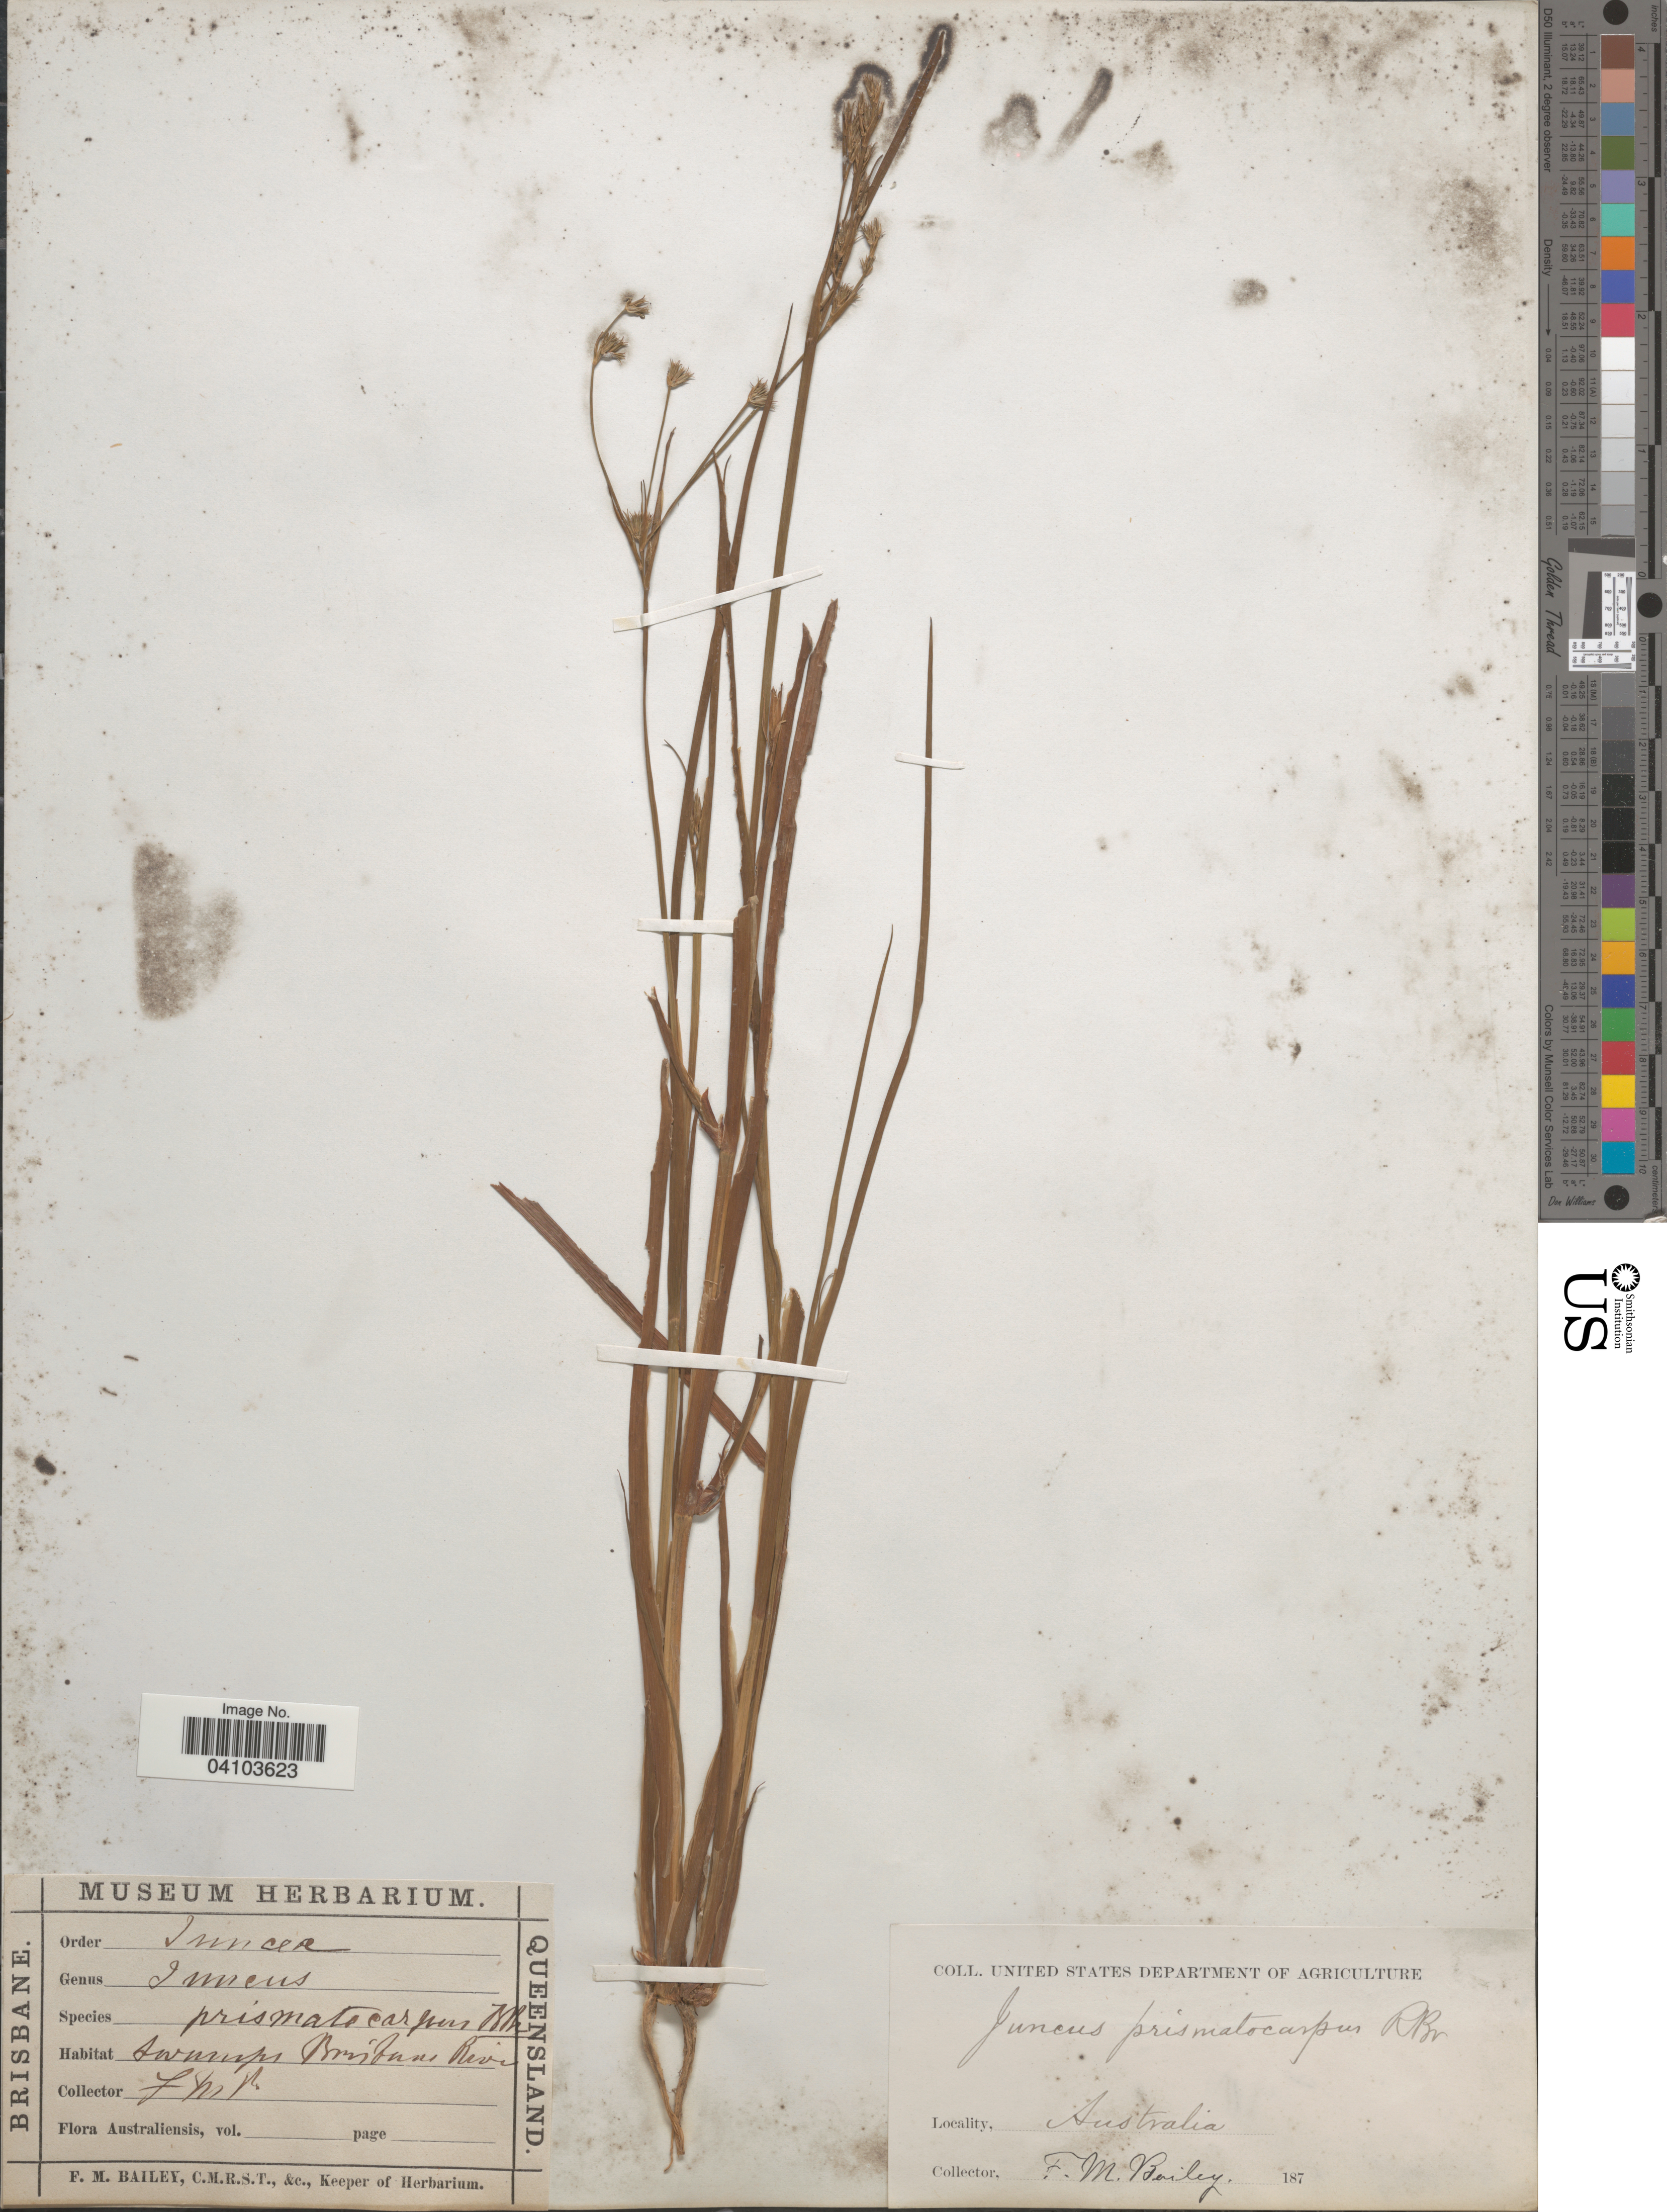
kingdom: Plantae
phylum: Tracheophyta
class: Liliopsida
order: Poales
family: Juncaceae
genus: Juncus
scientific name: Juncus prismatocarpus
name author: R. Br.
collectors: F. M. Bailey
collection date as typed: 187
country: Australia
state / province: Queensland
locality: Brisbane River.